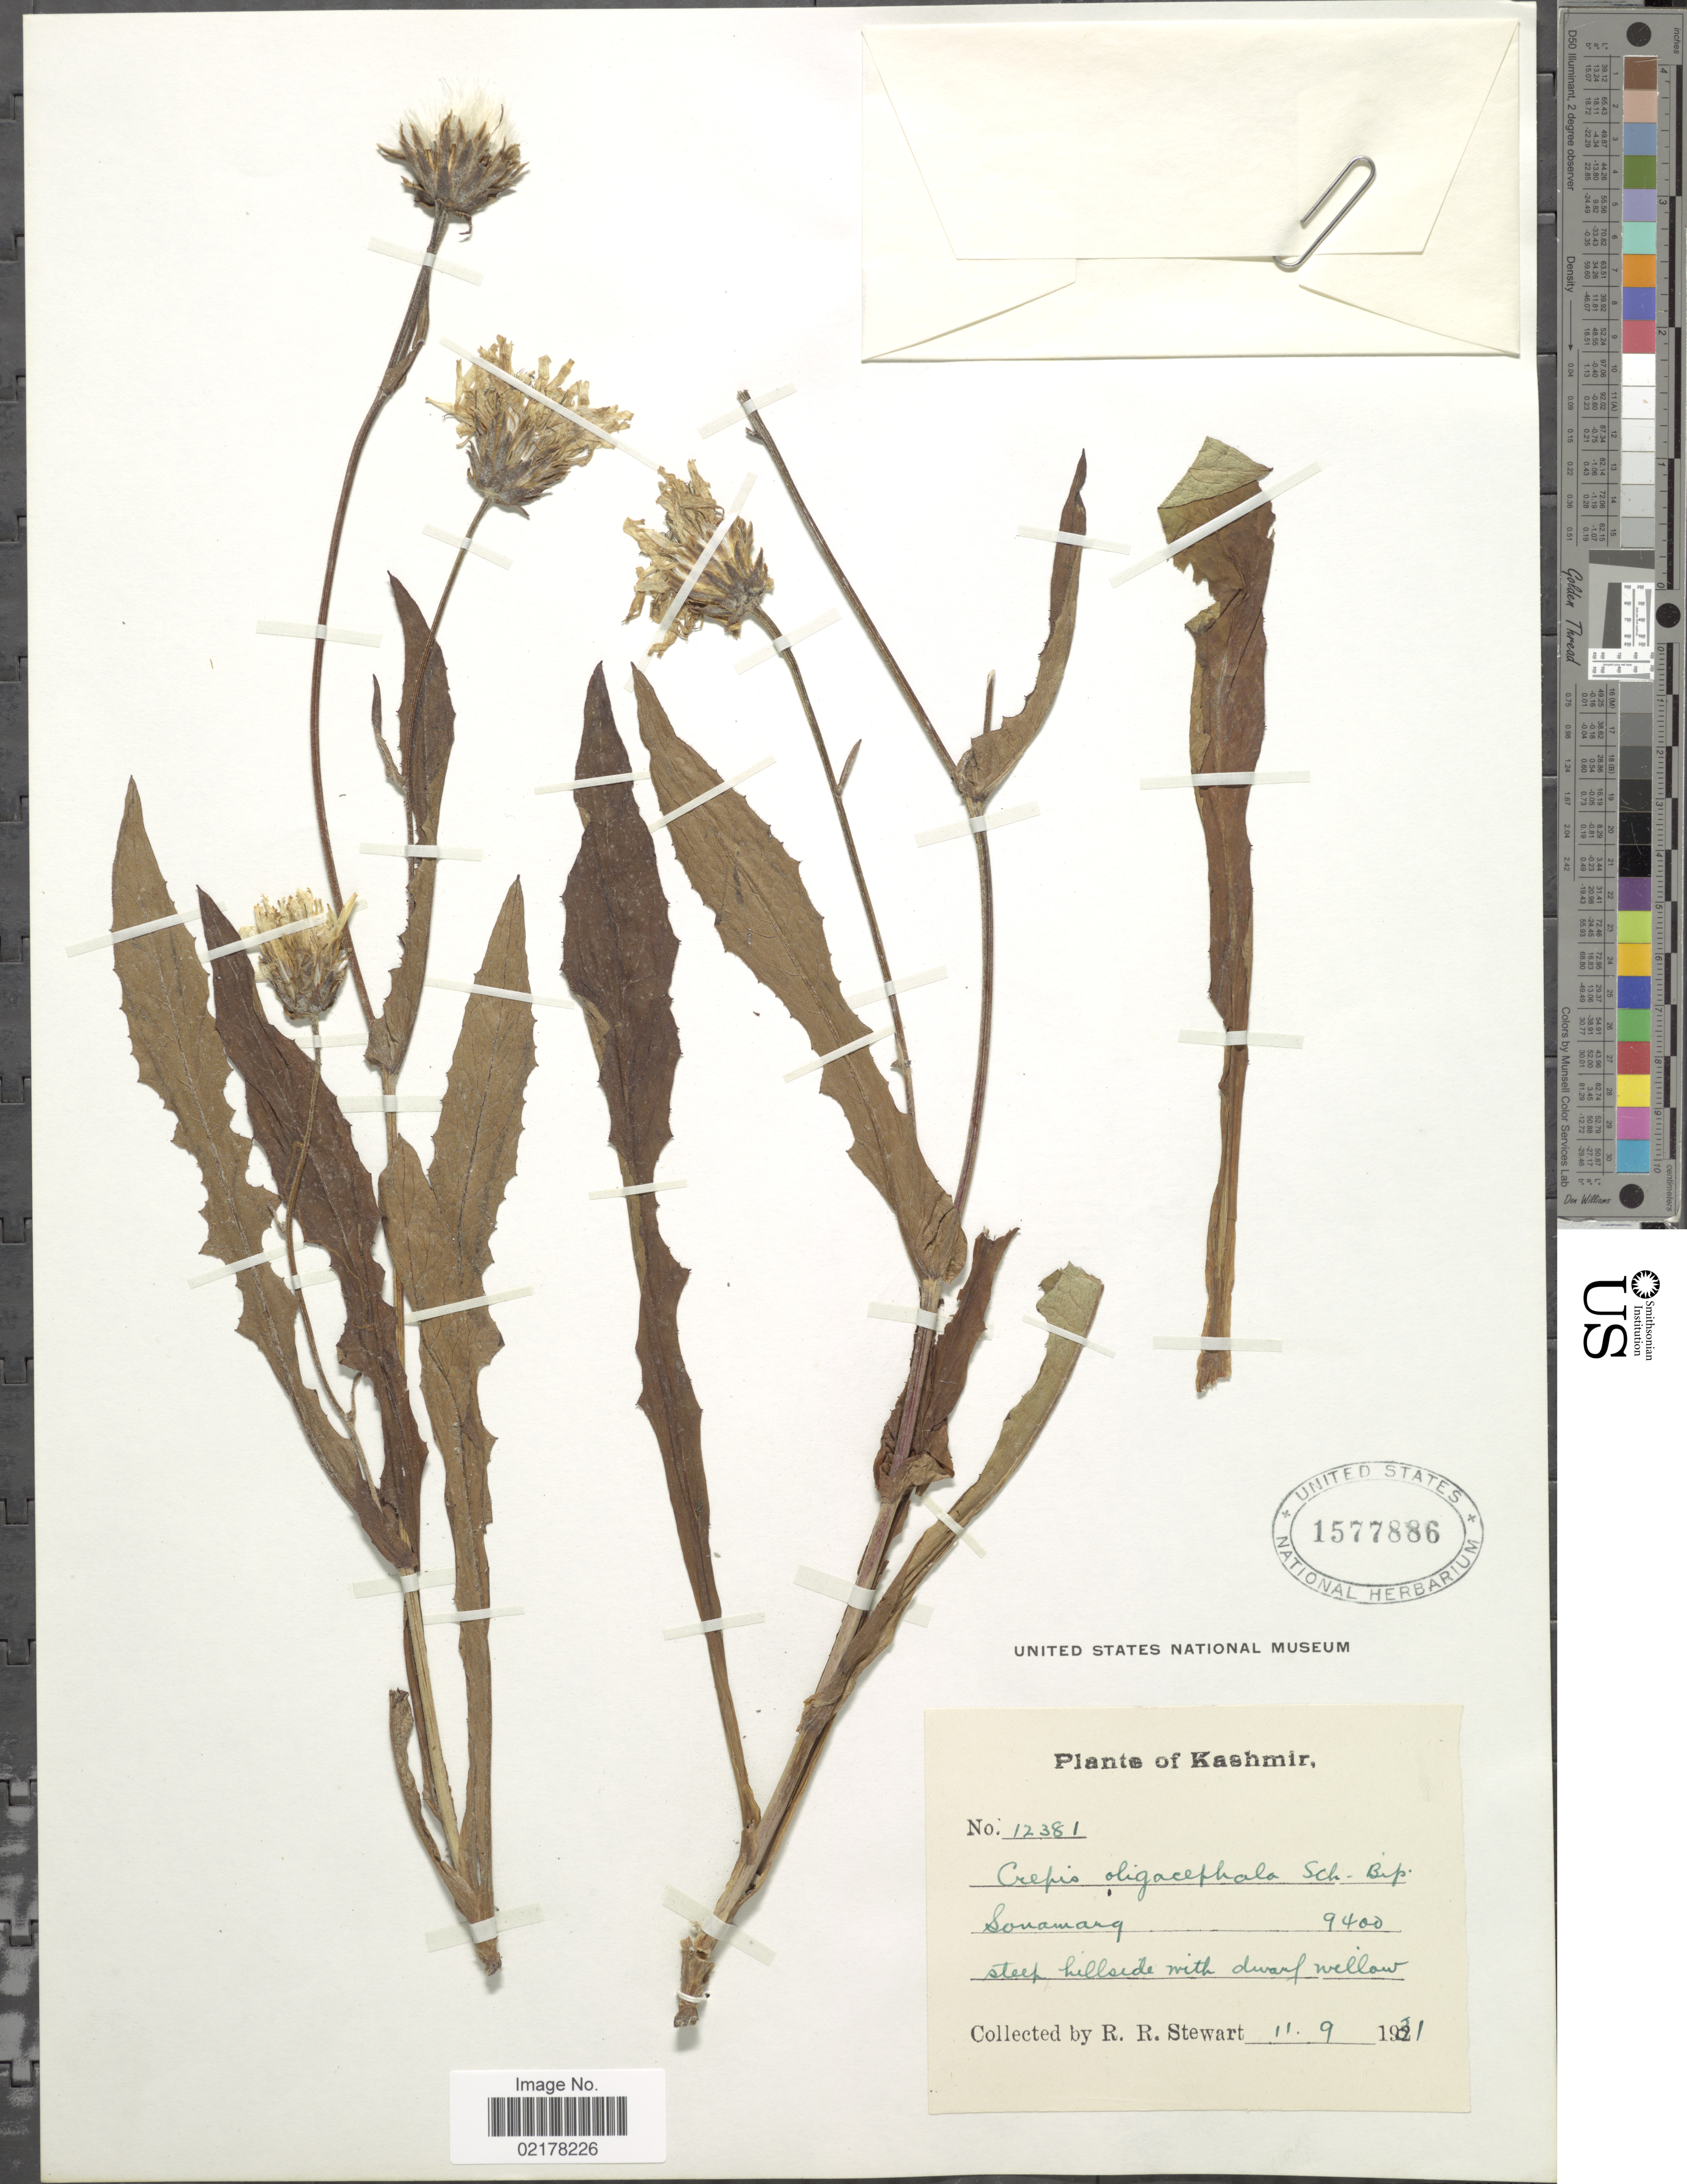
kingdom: Plantae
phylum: Tracheophyta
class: Magnoliopsida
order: Asterales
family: Asteraceae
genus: Crepis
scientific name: Crepis oligocephala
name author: (Sch. Bip.) Hook. f. & Jacks.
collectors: R. R. Stewart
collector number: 12381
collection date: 1931-09-11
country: India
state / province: Jammu and Kashmir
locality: Kashmir. Sonamang. Steep hillside with dwarf mellow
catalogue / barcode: US 1577886